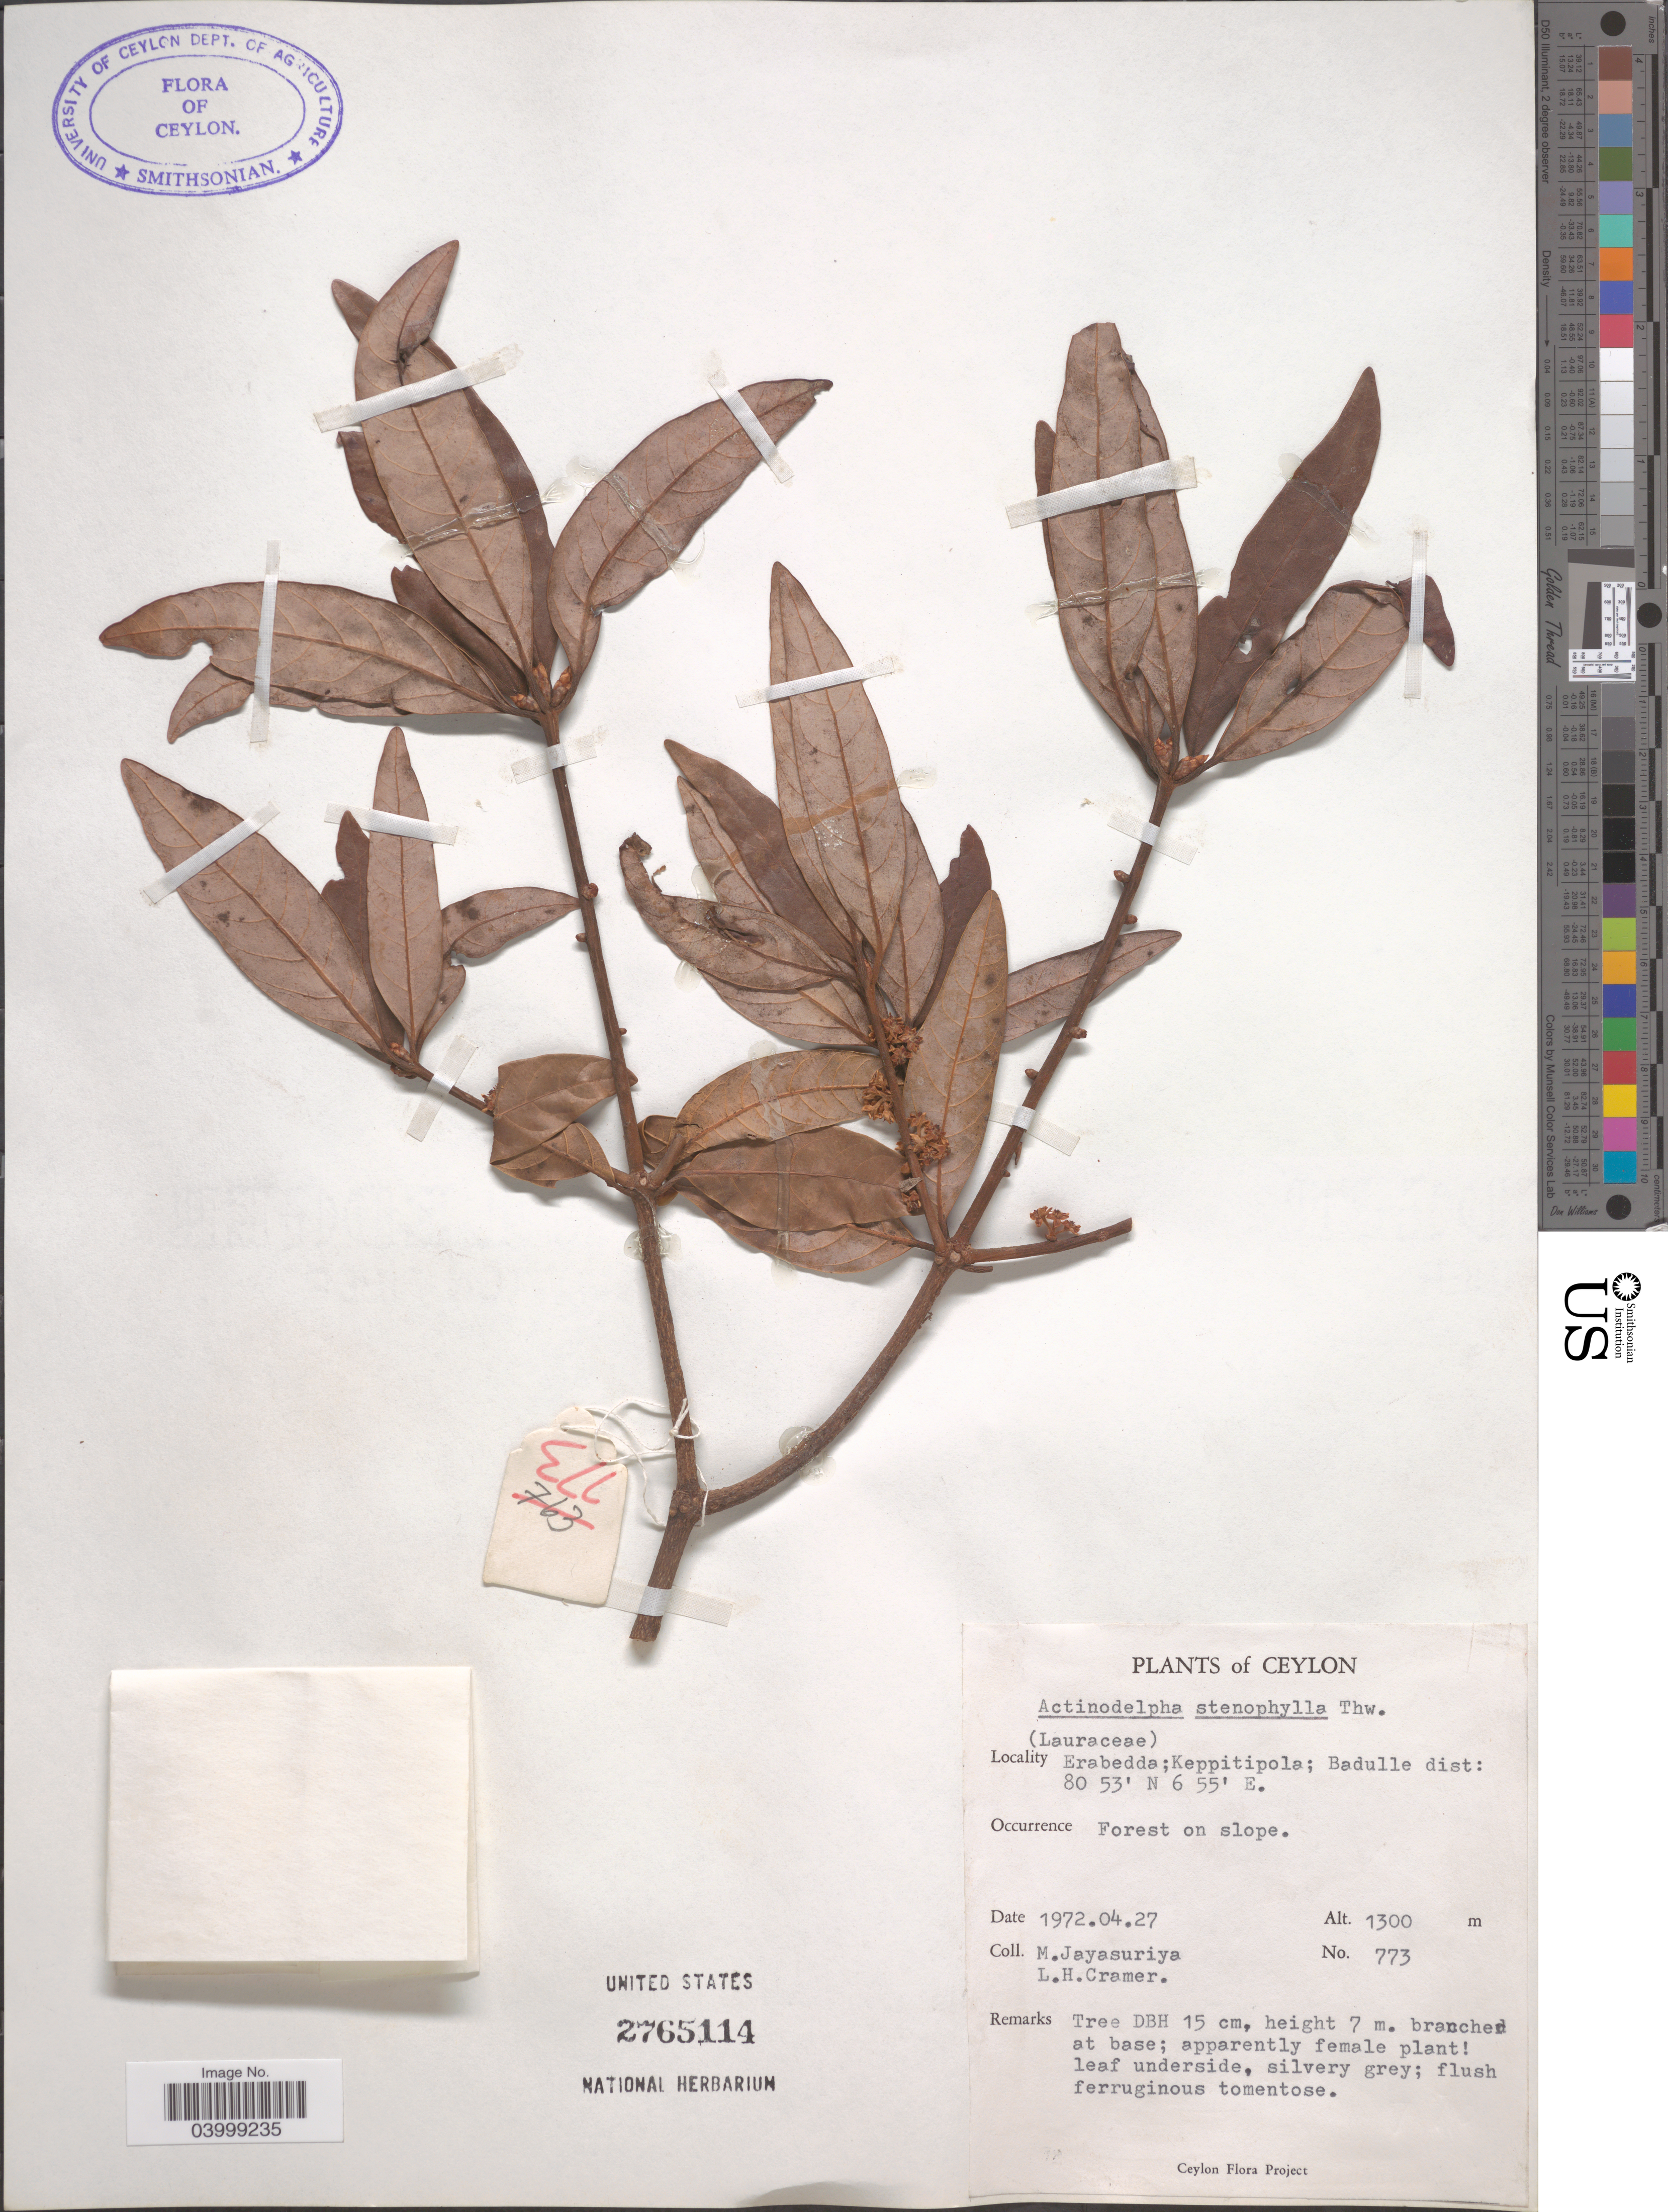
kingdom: Plantae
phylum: Tracheophyta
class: Magnoliopsida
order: Laurales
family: Lauraceae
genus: Actinodaphne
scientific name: Actinodaphne stenophylla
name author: Thwaites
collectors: M. Jayasuriya & L. H. Cramer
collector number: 773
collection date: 1972-04-27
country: Sri Lanka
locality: Ceylon. Erabedda; Keppitipola; Badulle dist. Forest on slope.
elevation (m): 1300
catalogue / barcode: US 2765114